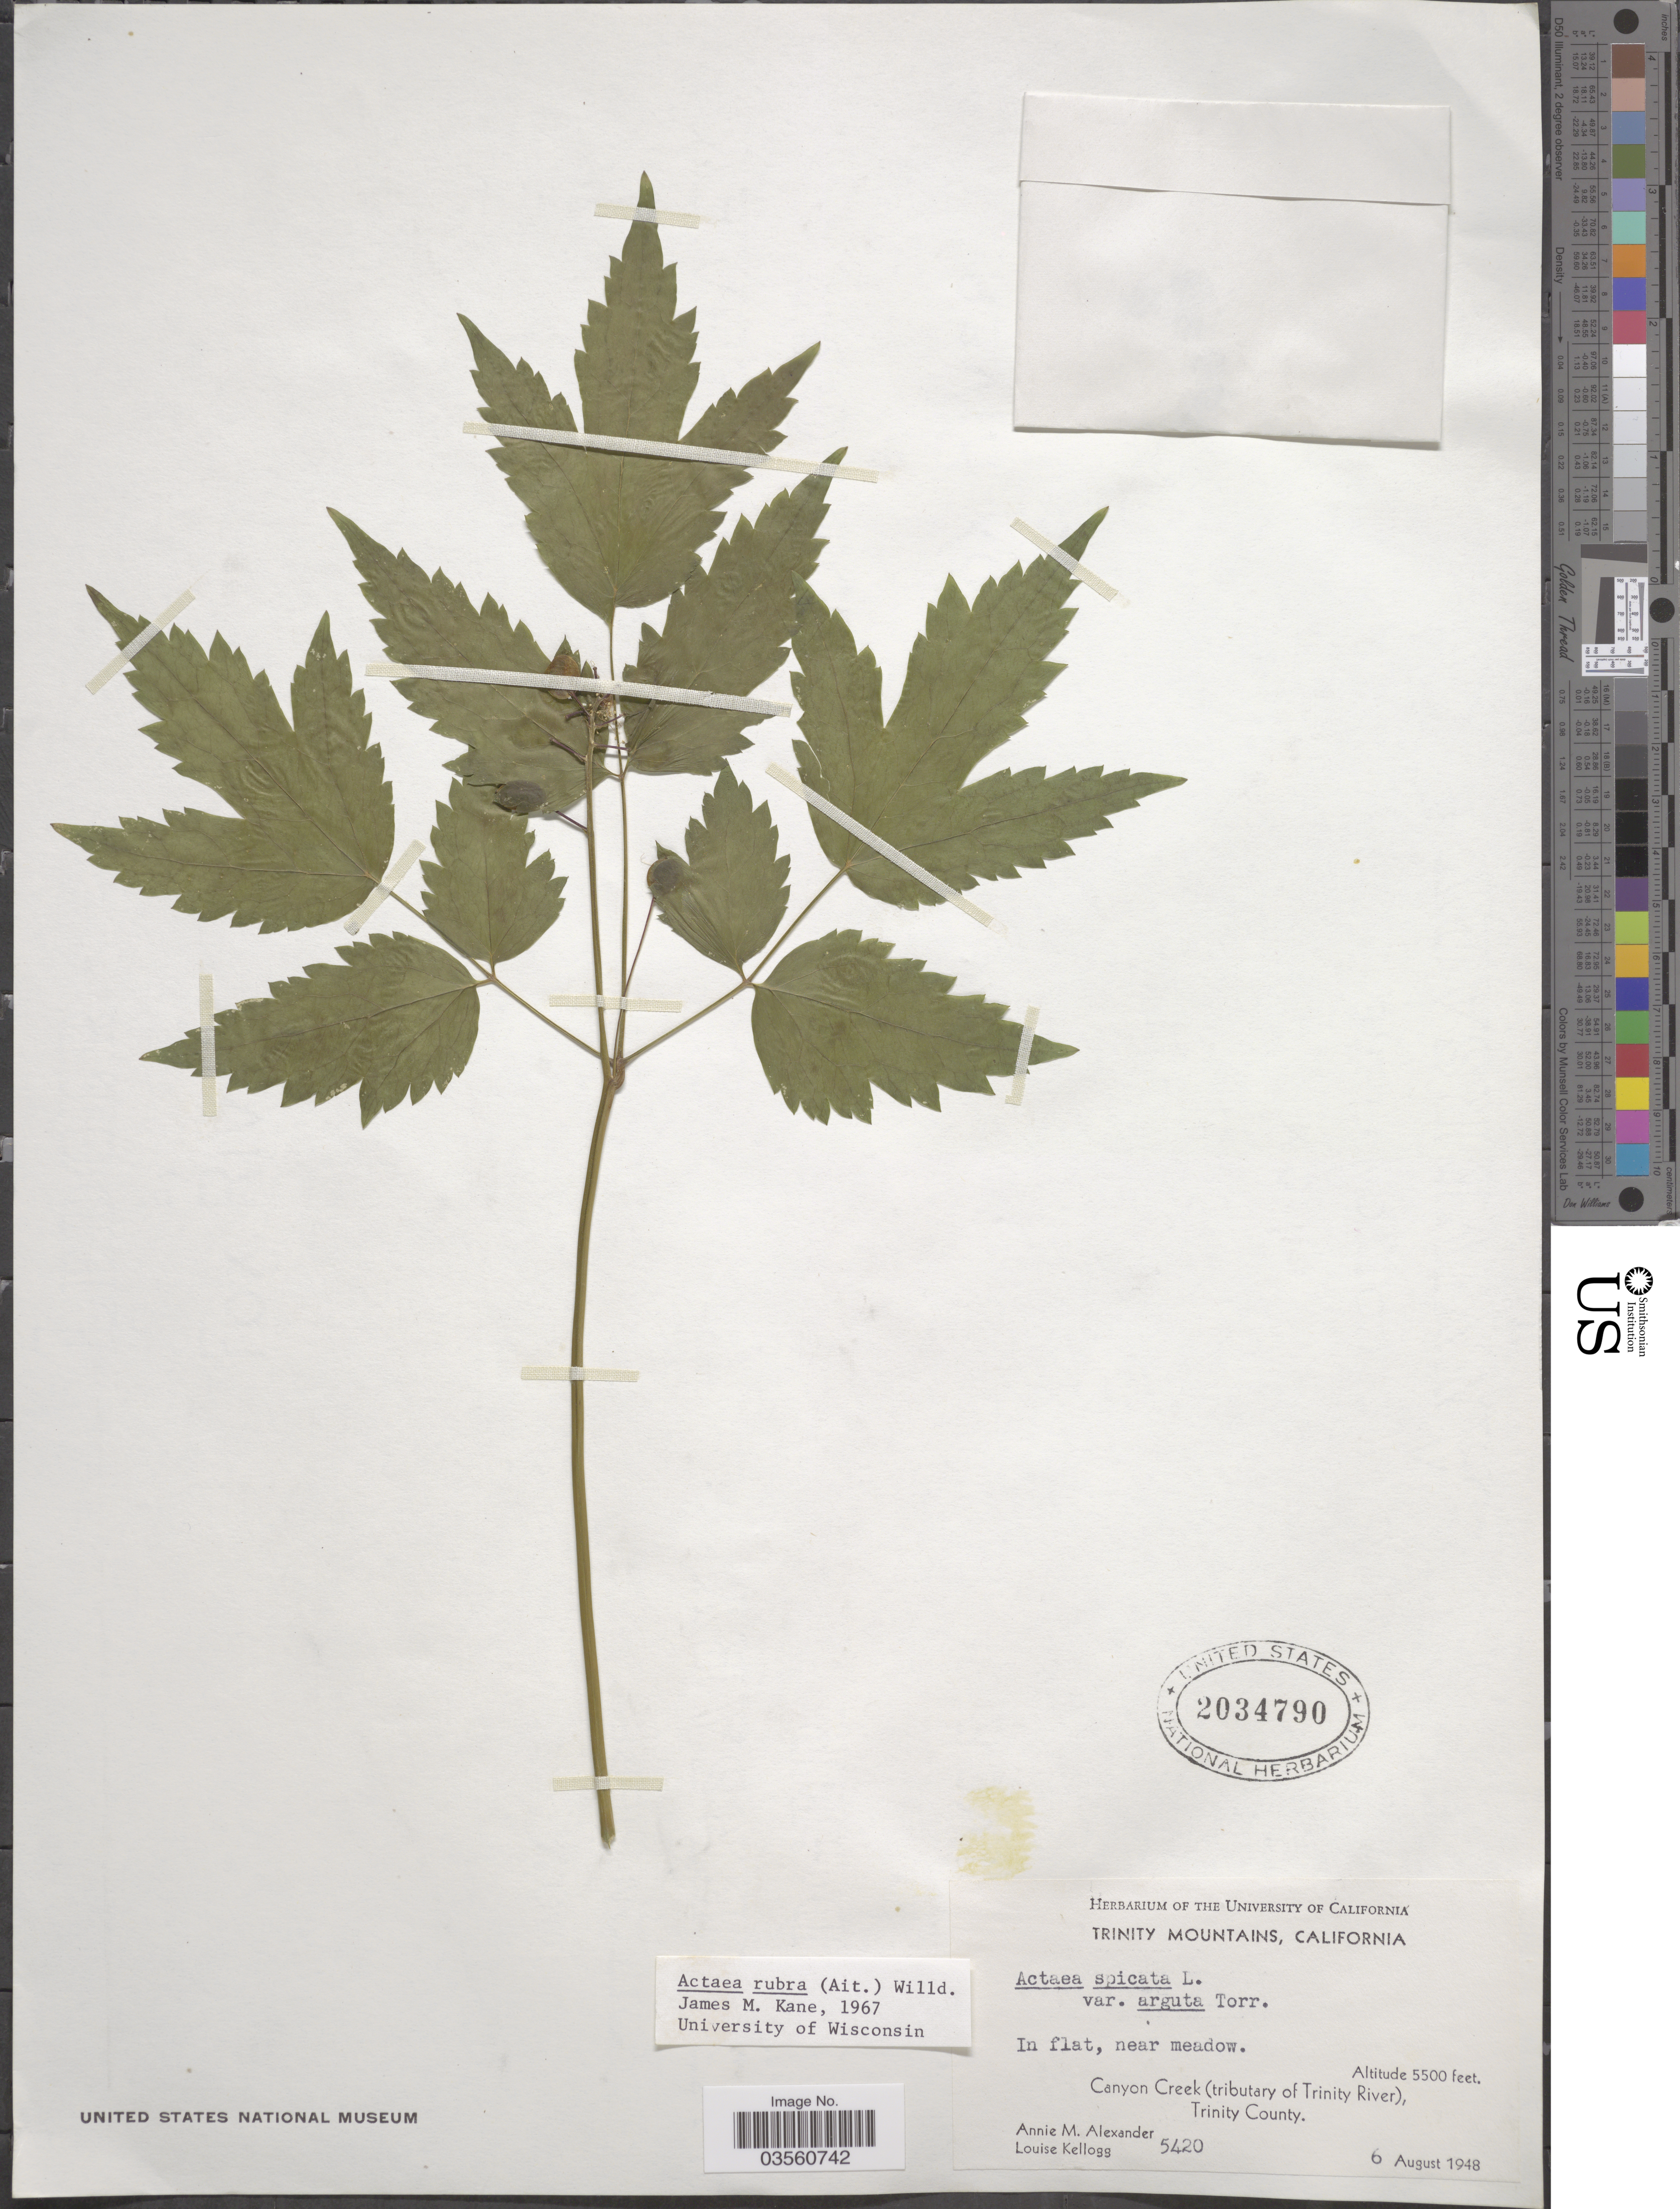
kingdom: Plantae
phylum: Tracheophyta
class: Magnoliopsida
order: Ranunculales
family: Ranunculaceae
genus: Actaea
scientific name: Actaea rubra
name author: (Aiton) Willd.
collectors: A. M. Alexander & L. Kellogg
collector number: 5420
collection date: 1948-08-06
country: United States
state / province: California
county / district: Trinity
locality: Trinity Mountains. Canyon Creek (tributary of Trinity River), Trinity County.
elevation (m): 1676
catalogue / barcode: US 2034790